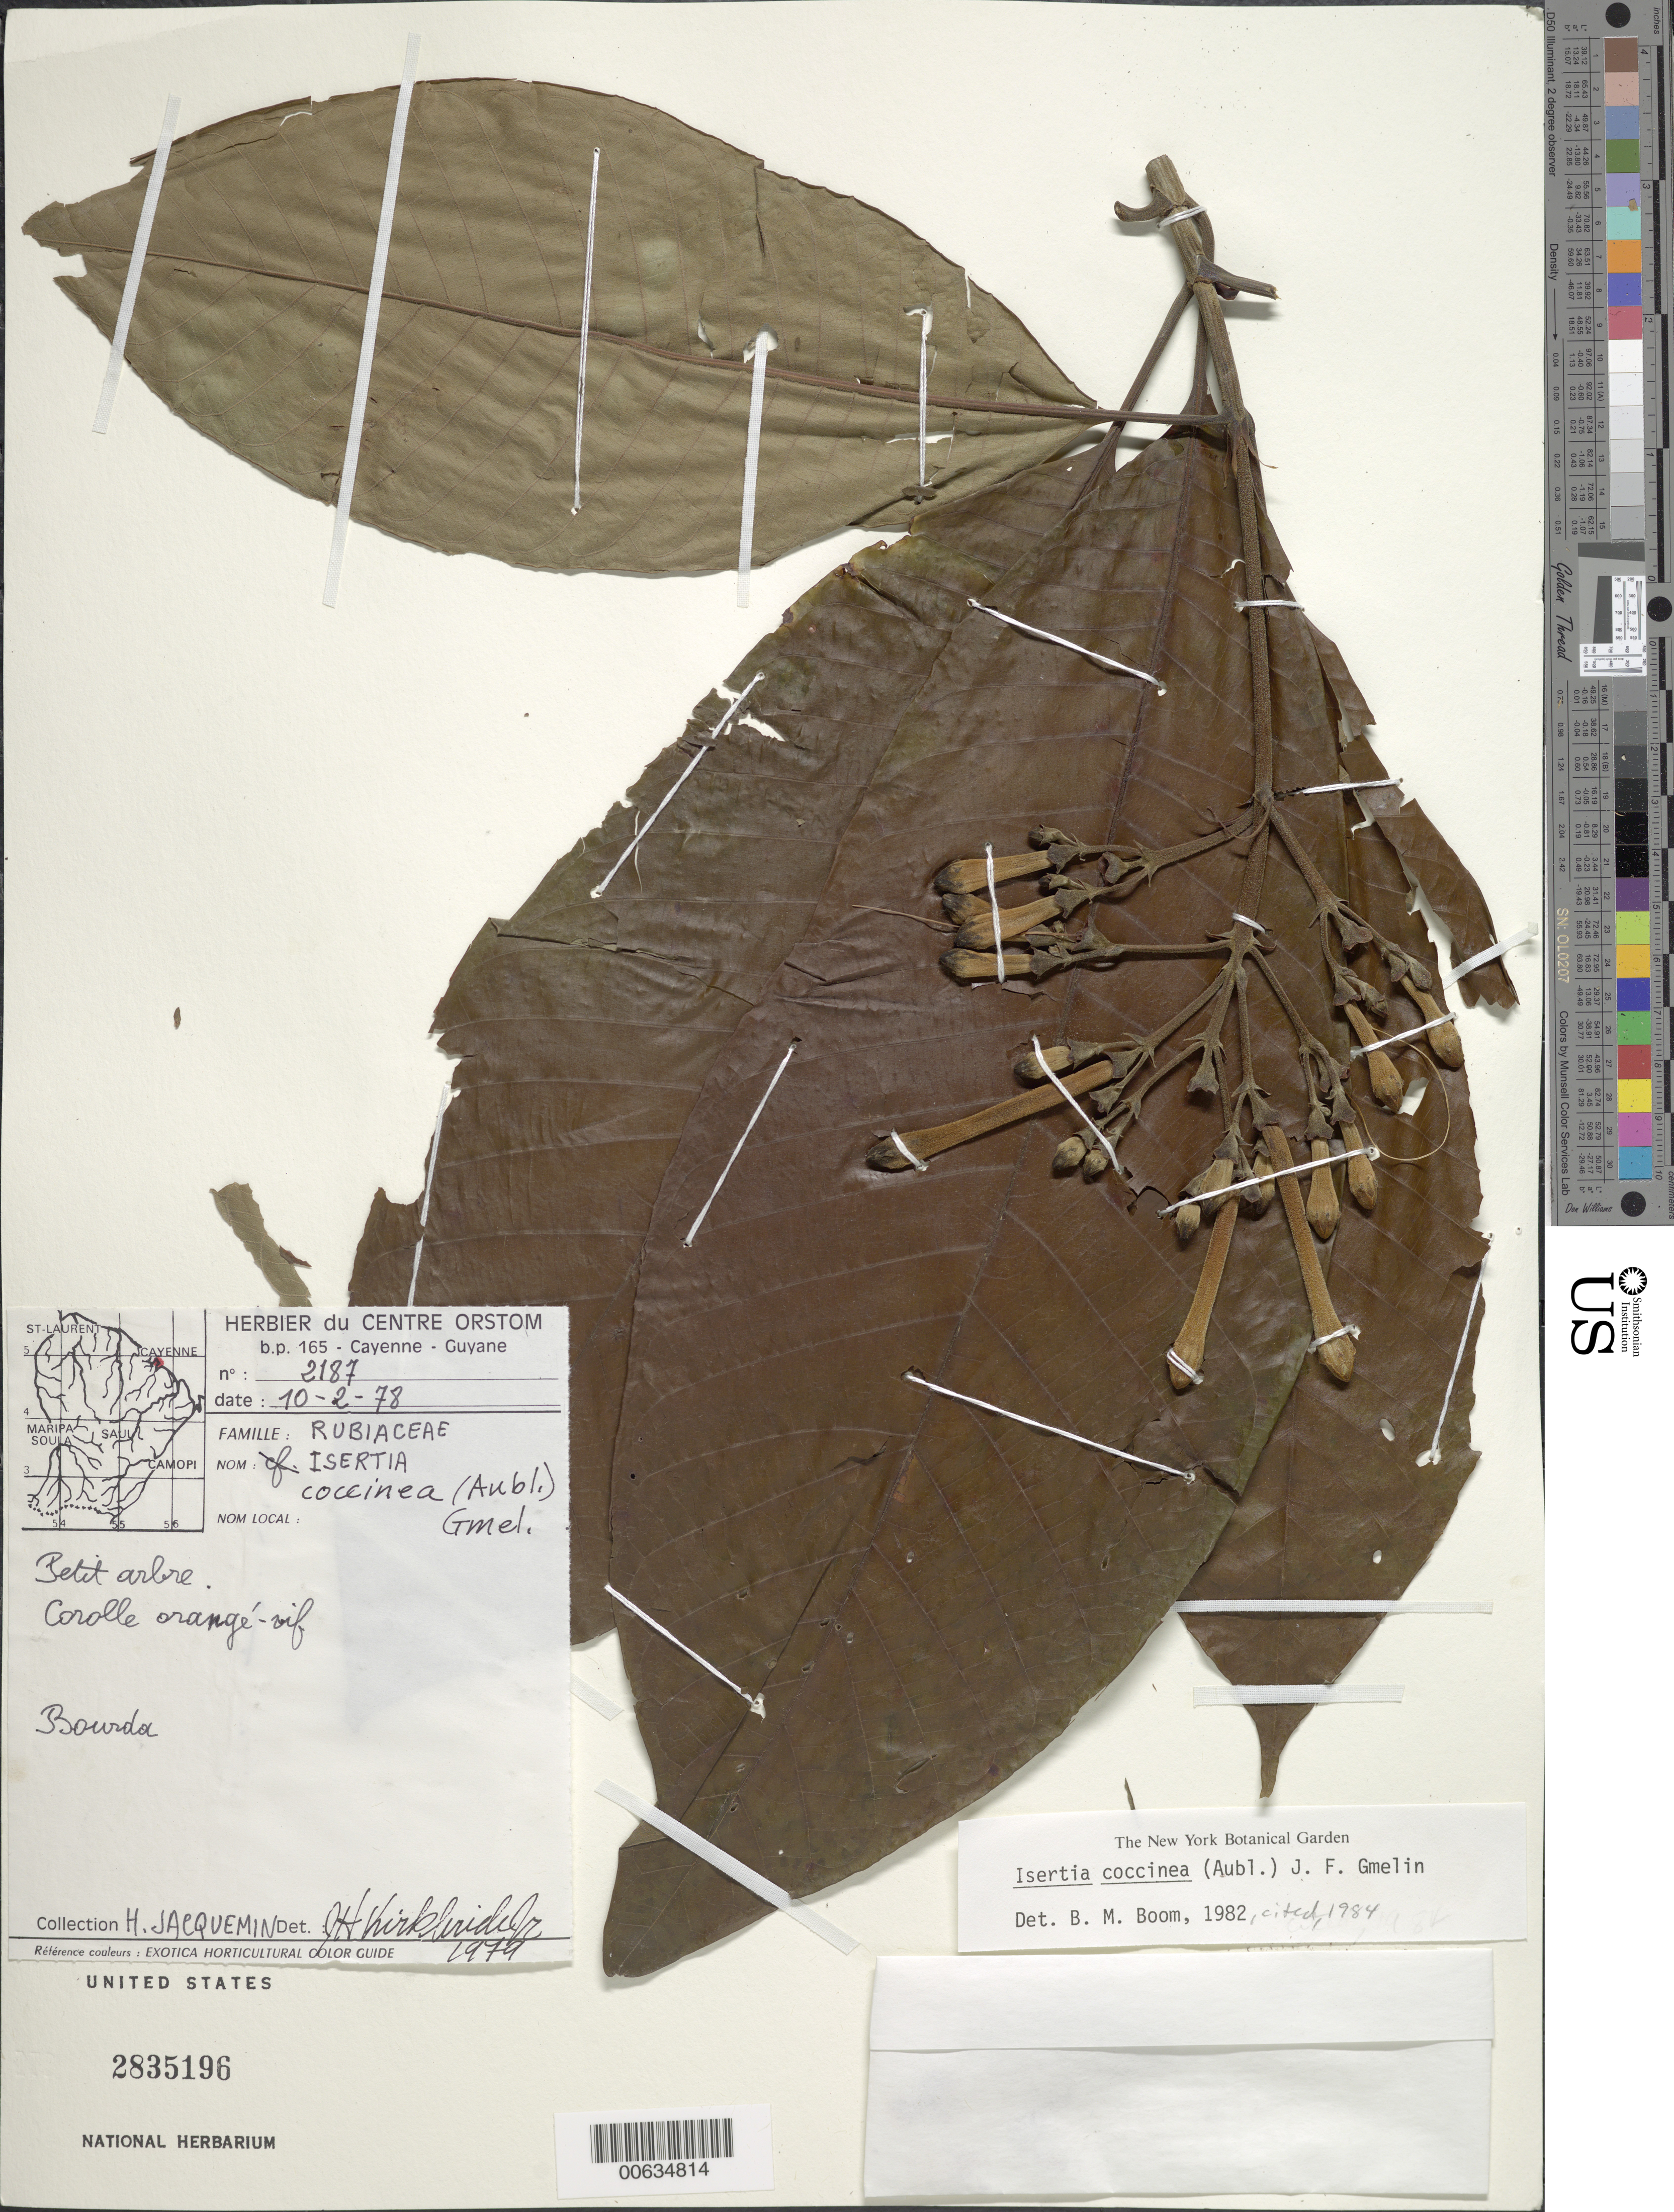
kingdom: Plantae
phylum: Tracheophyta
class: Magnoliopsida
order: Gentianales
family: Rubiaceae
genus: Isertia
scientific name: Isertia coccinea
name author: (Aubl.) Vahl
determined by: Boom, B. M.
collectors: H. Jacquemin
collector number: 2187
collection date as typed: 10-Feb-78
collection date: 1978-02-10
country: French Guiana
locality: Bourda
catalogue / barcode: US 2835196